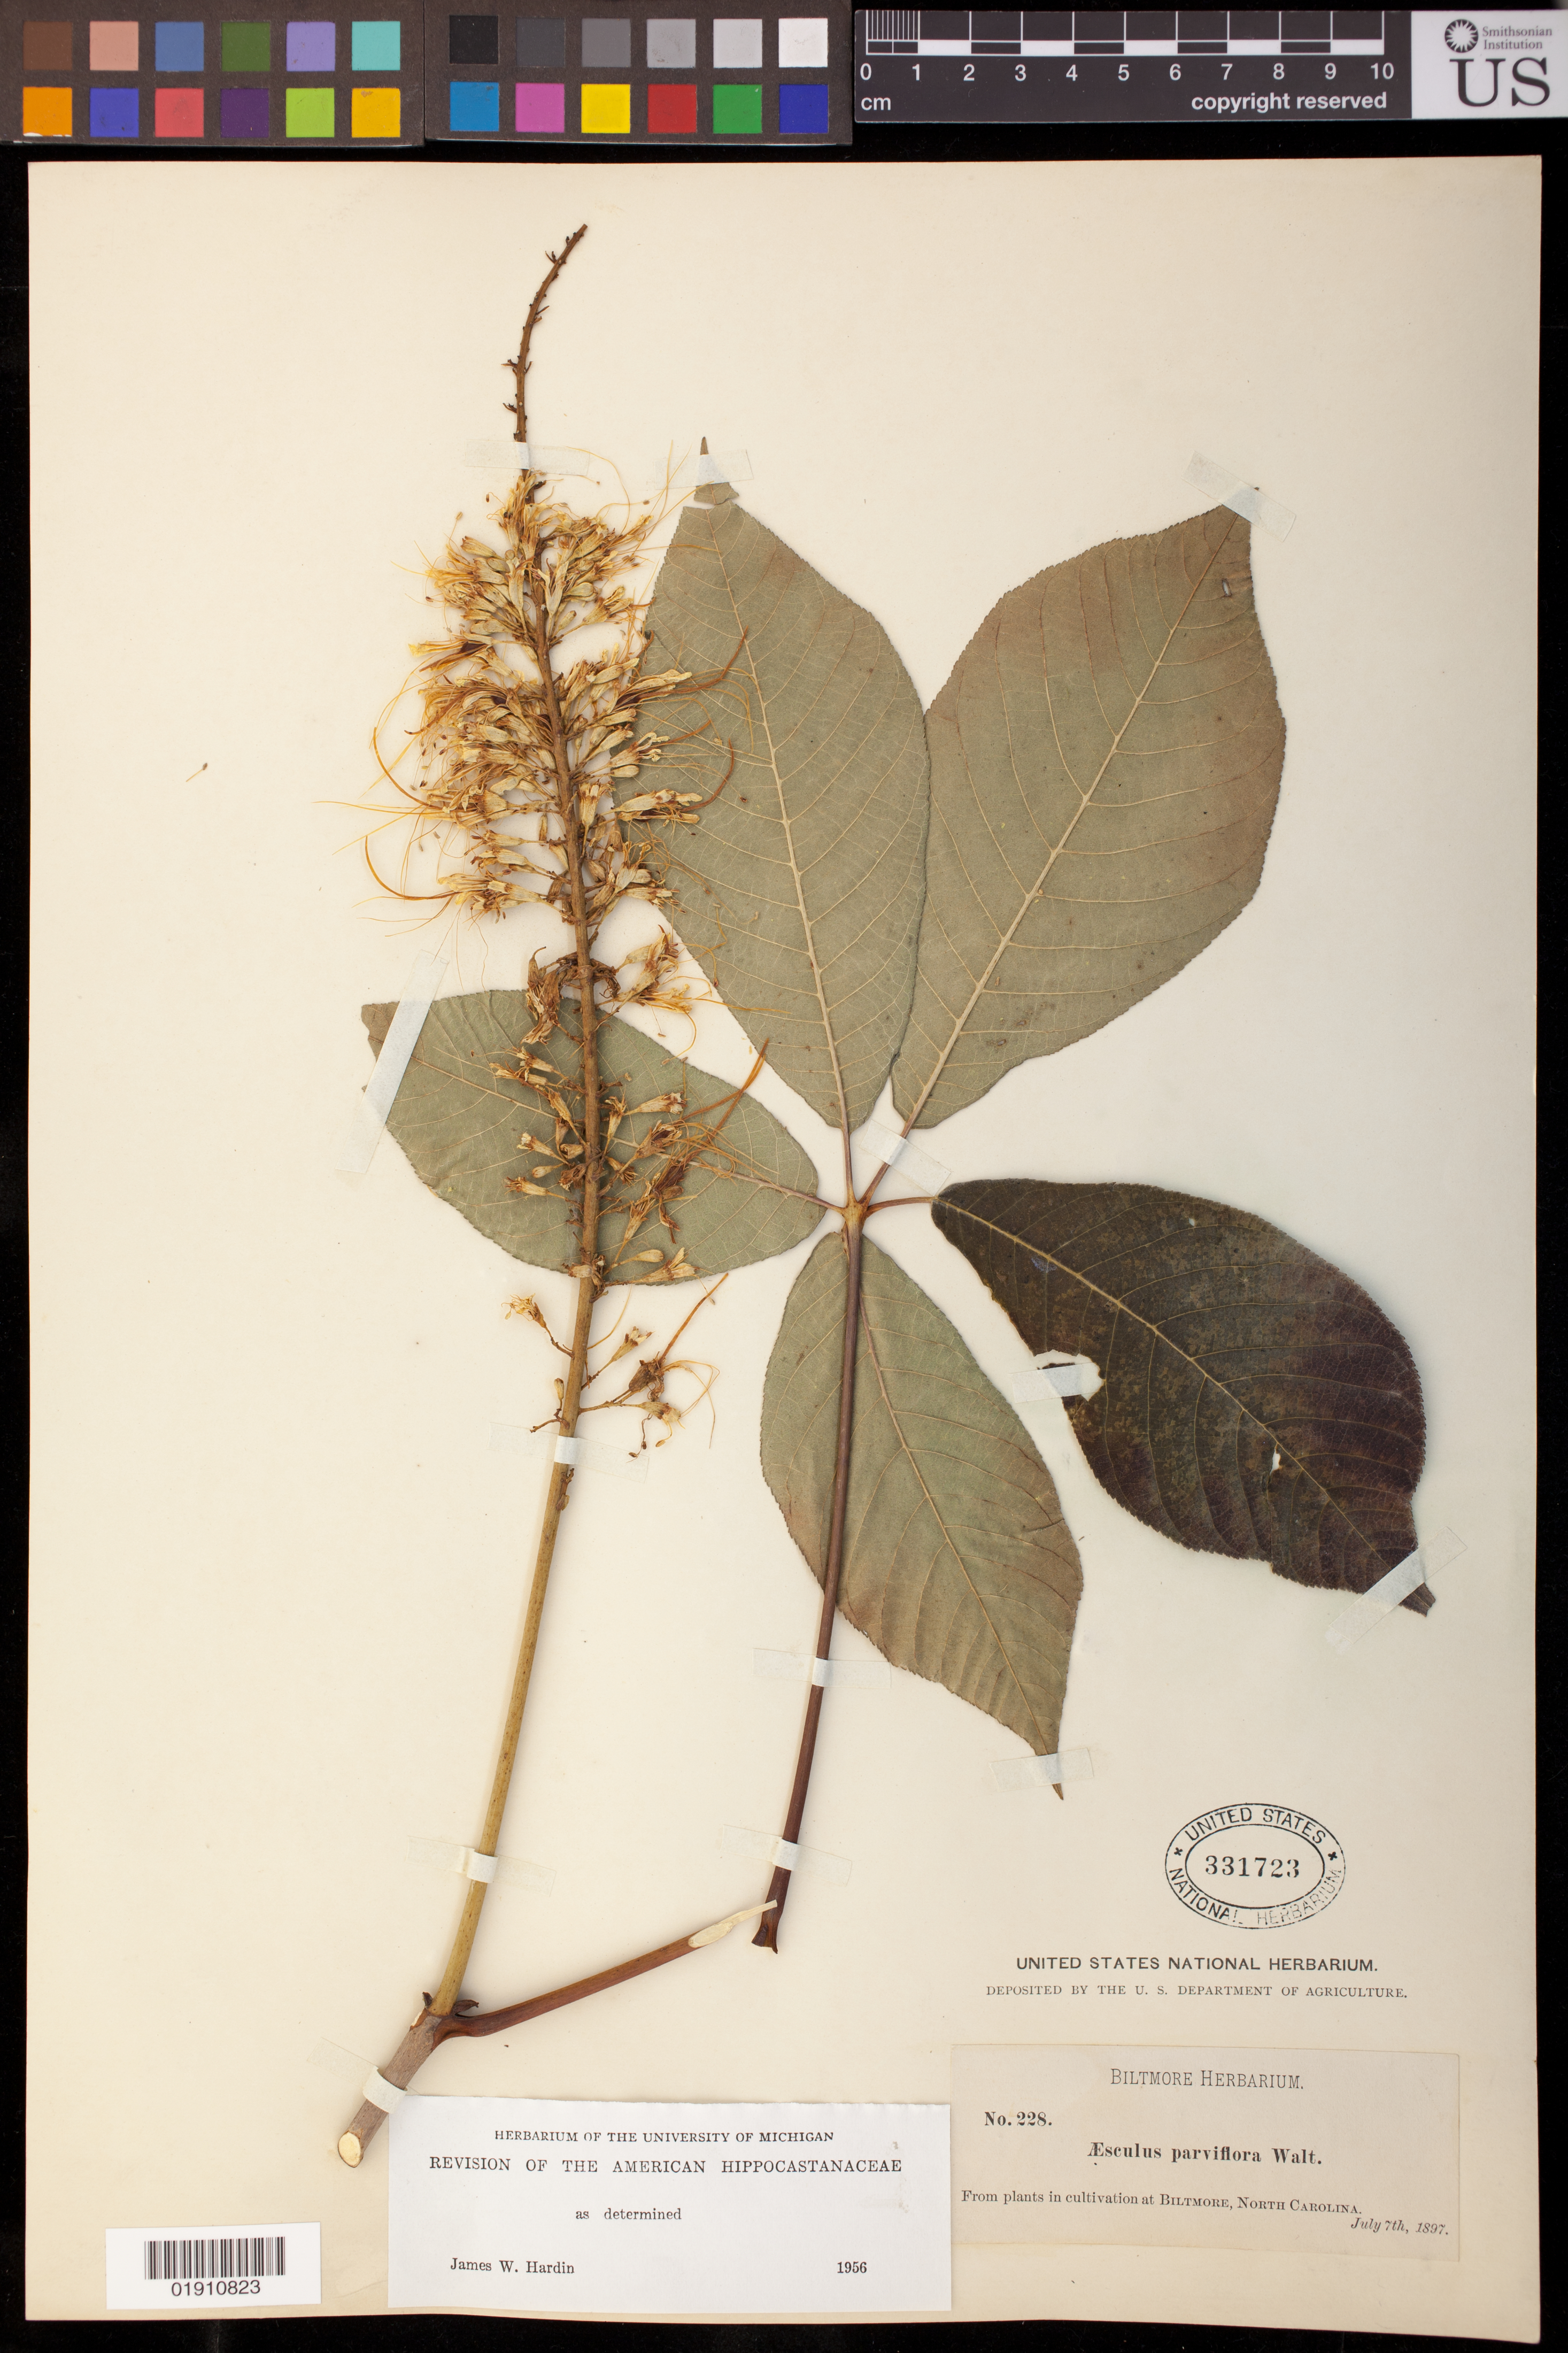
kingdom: Plantae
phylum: Tracheophyta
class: Magnoliopsida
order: Sapindales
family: Sapindaceae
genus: Aesculus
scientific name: Aesculus parviflora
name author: Walter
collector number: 228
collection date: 1897-07-07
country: United States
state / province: North Carolina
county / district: Buncombe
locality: Biltmore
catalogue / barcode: US 331723